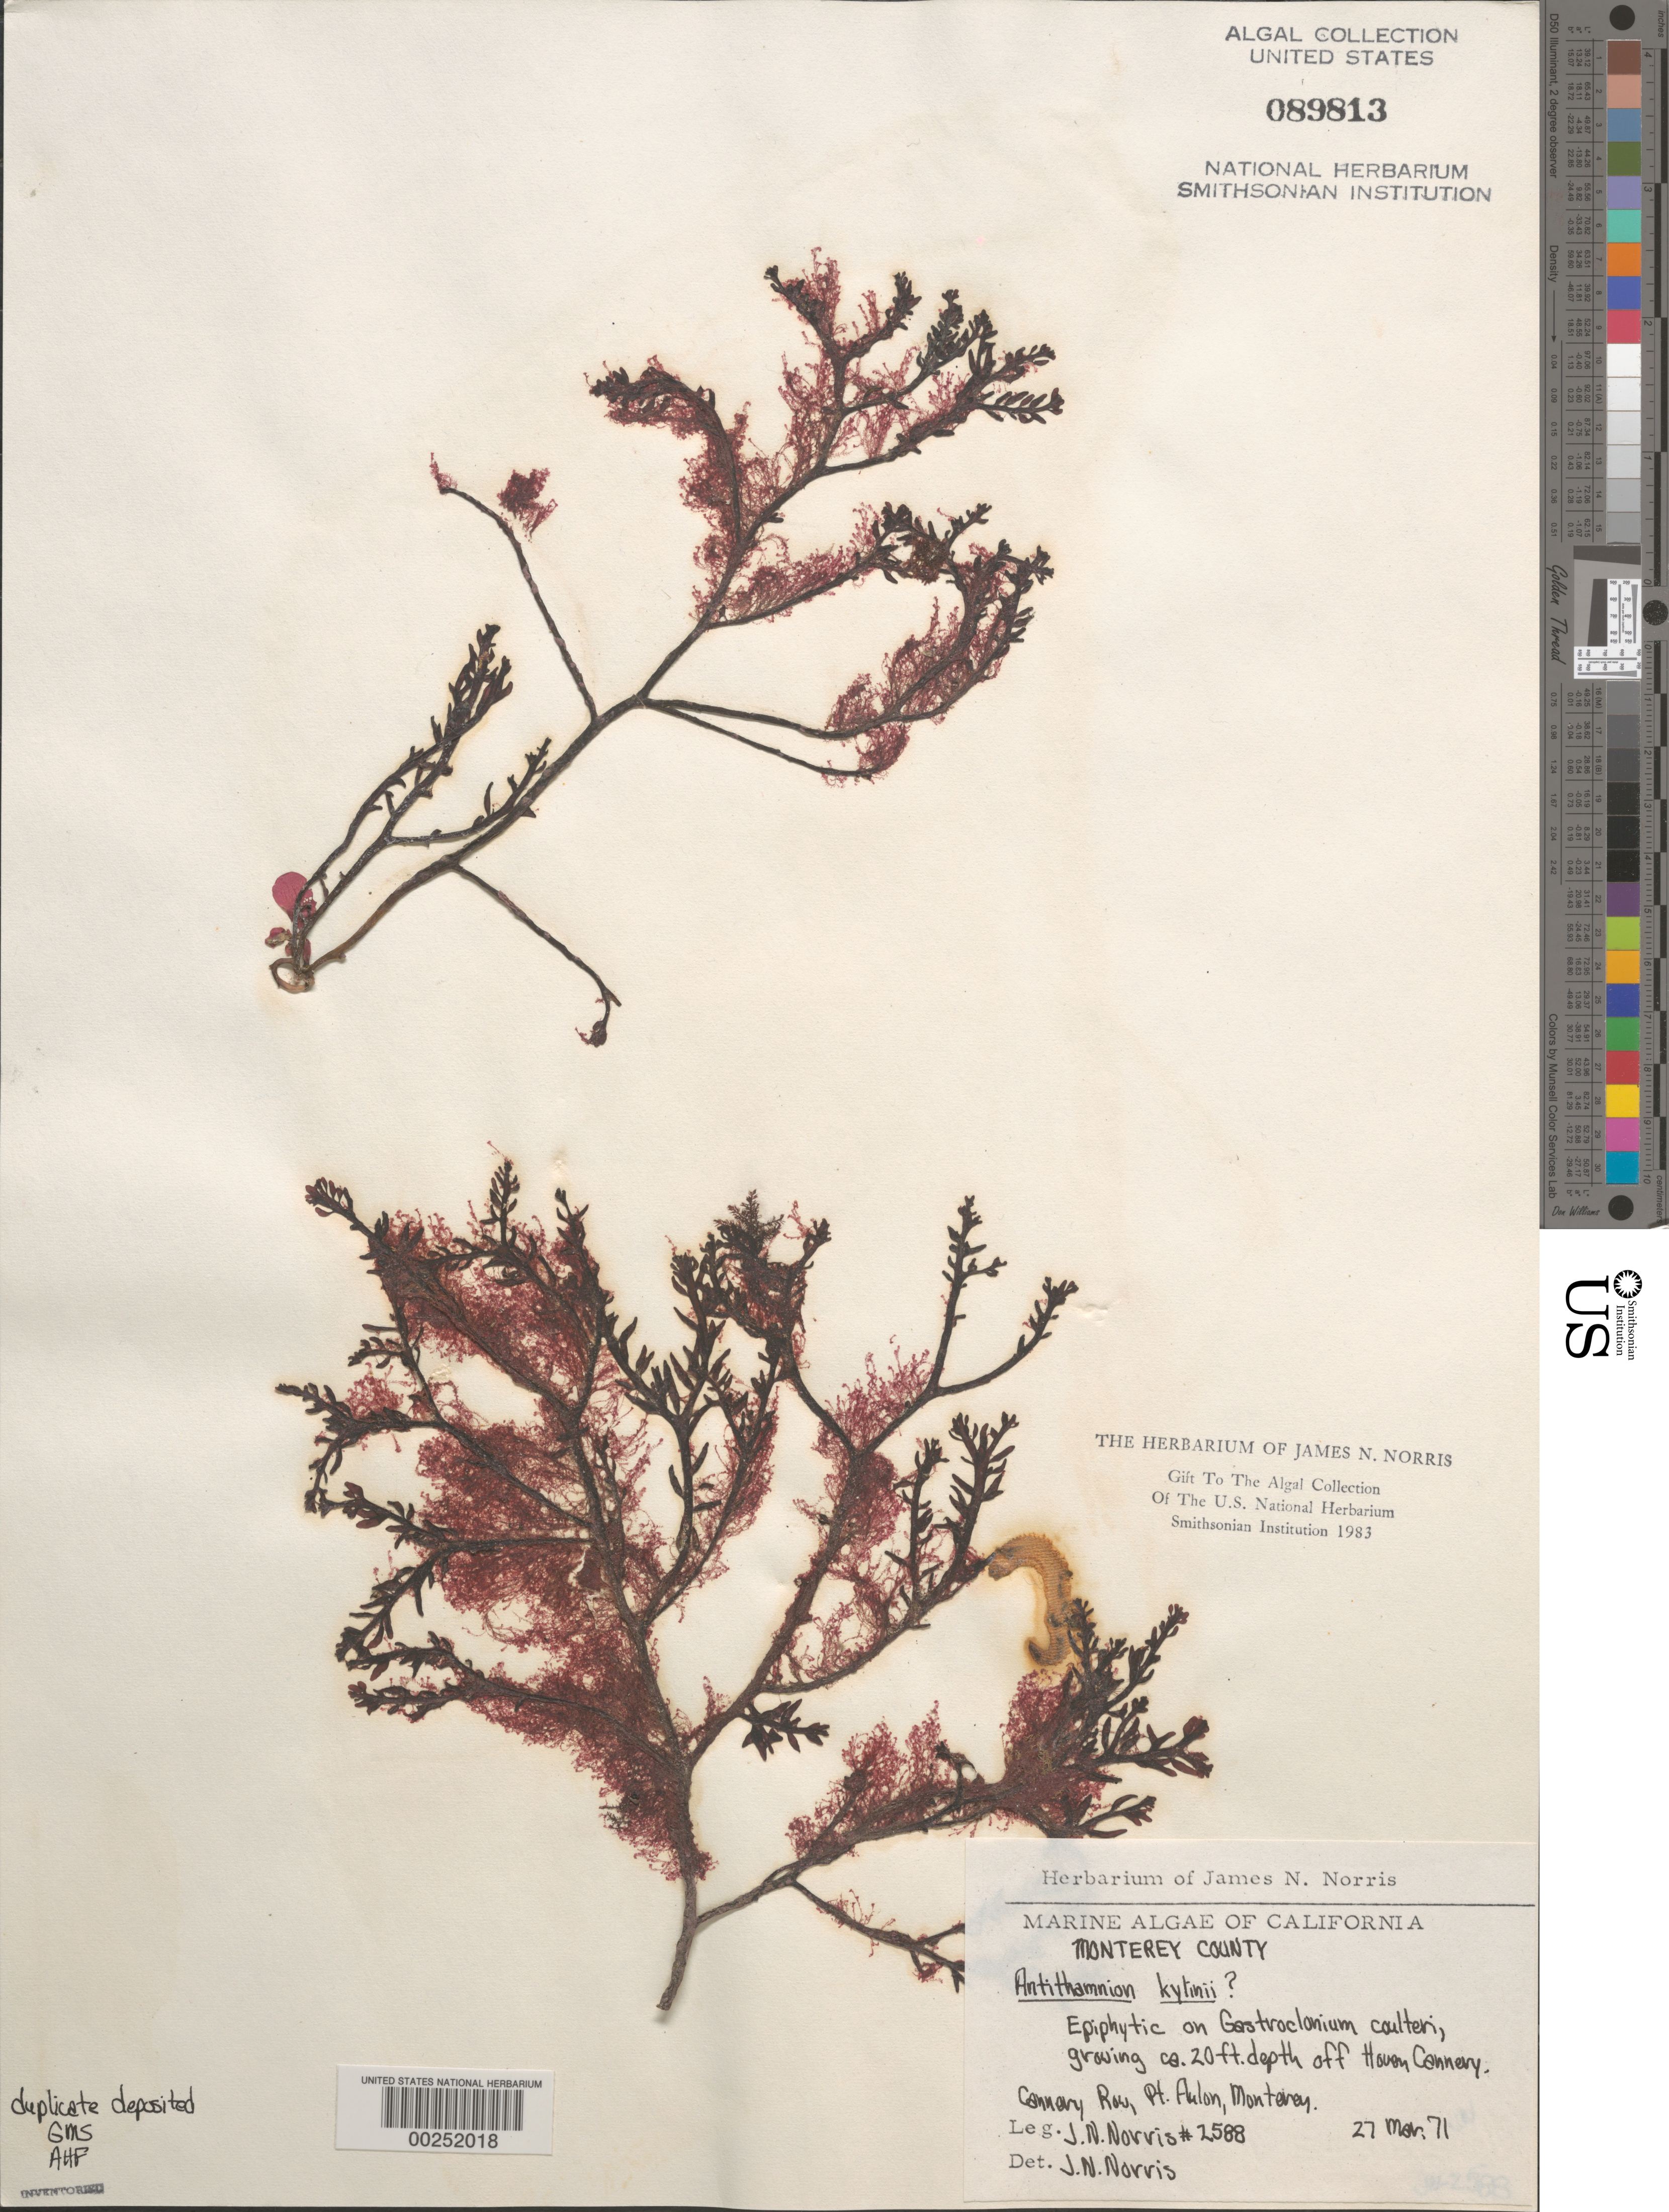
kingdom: Plantae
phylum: Rhodophyta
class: Florideophyceae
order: Ceramiales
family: Ceramiaceae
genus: Antithamnion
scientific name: Antithamnion kylinii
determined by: Norris, James N.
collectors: J. N. Norris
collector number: JN-2588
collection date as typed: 27 Mar 1971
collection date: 1971-03-27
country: United States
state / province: California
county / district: Monterey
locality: Cannery Row, Point Aulon, Monterey, off Hovden Cannery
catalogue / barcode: US 89813